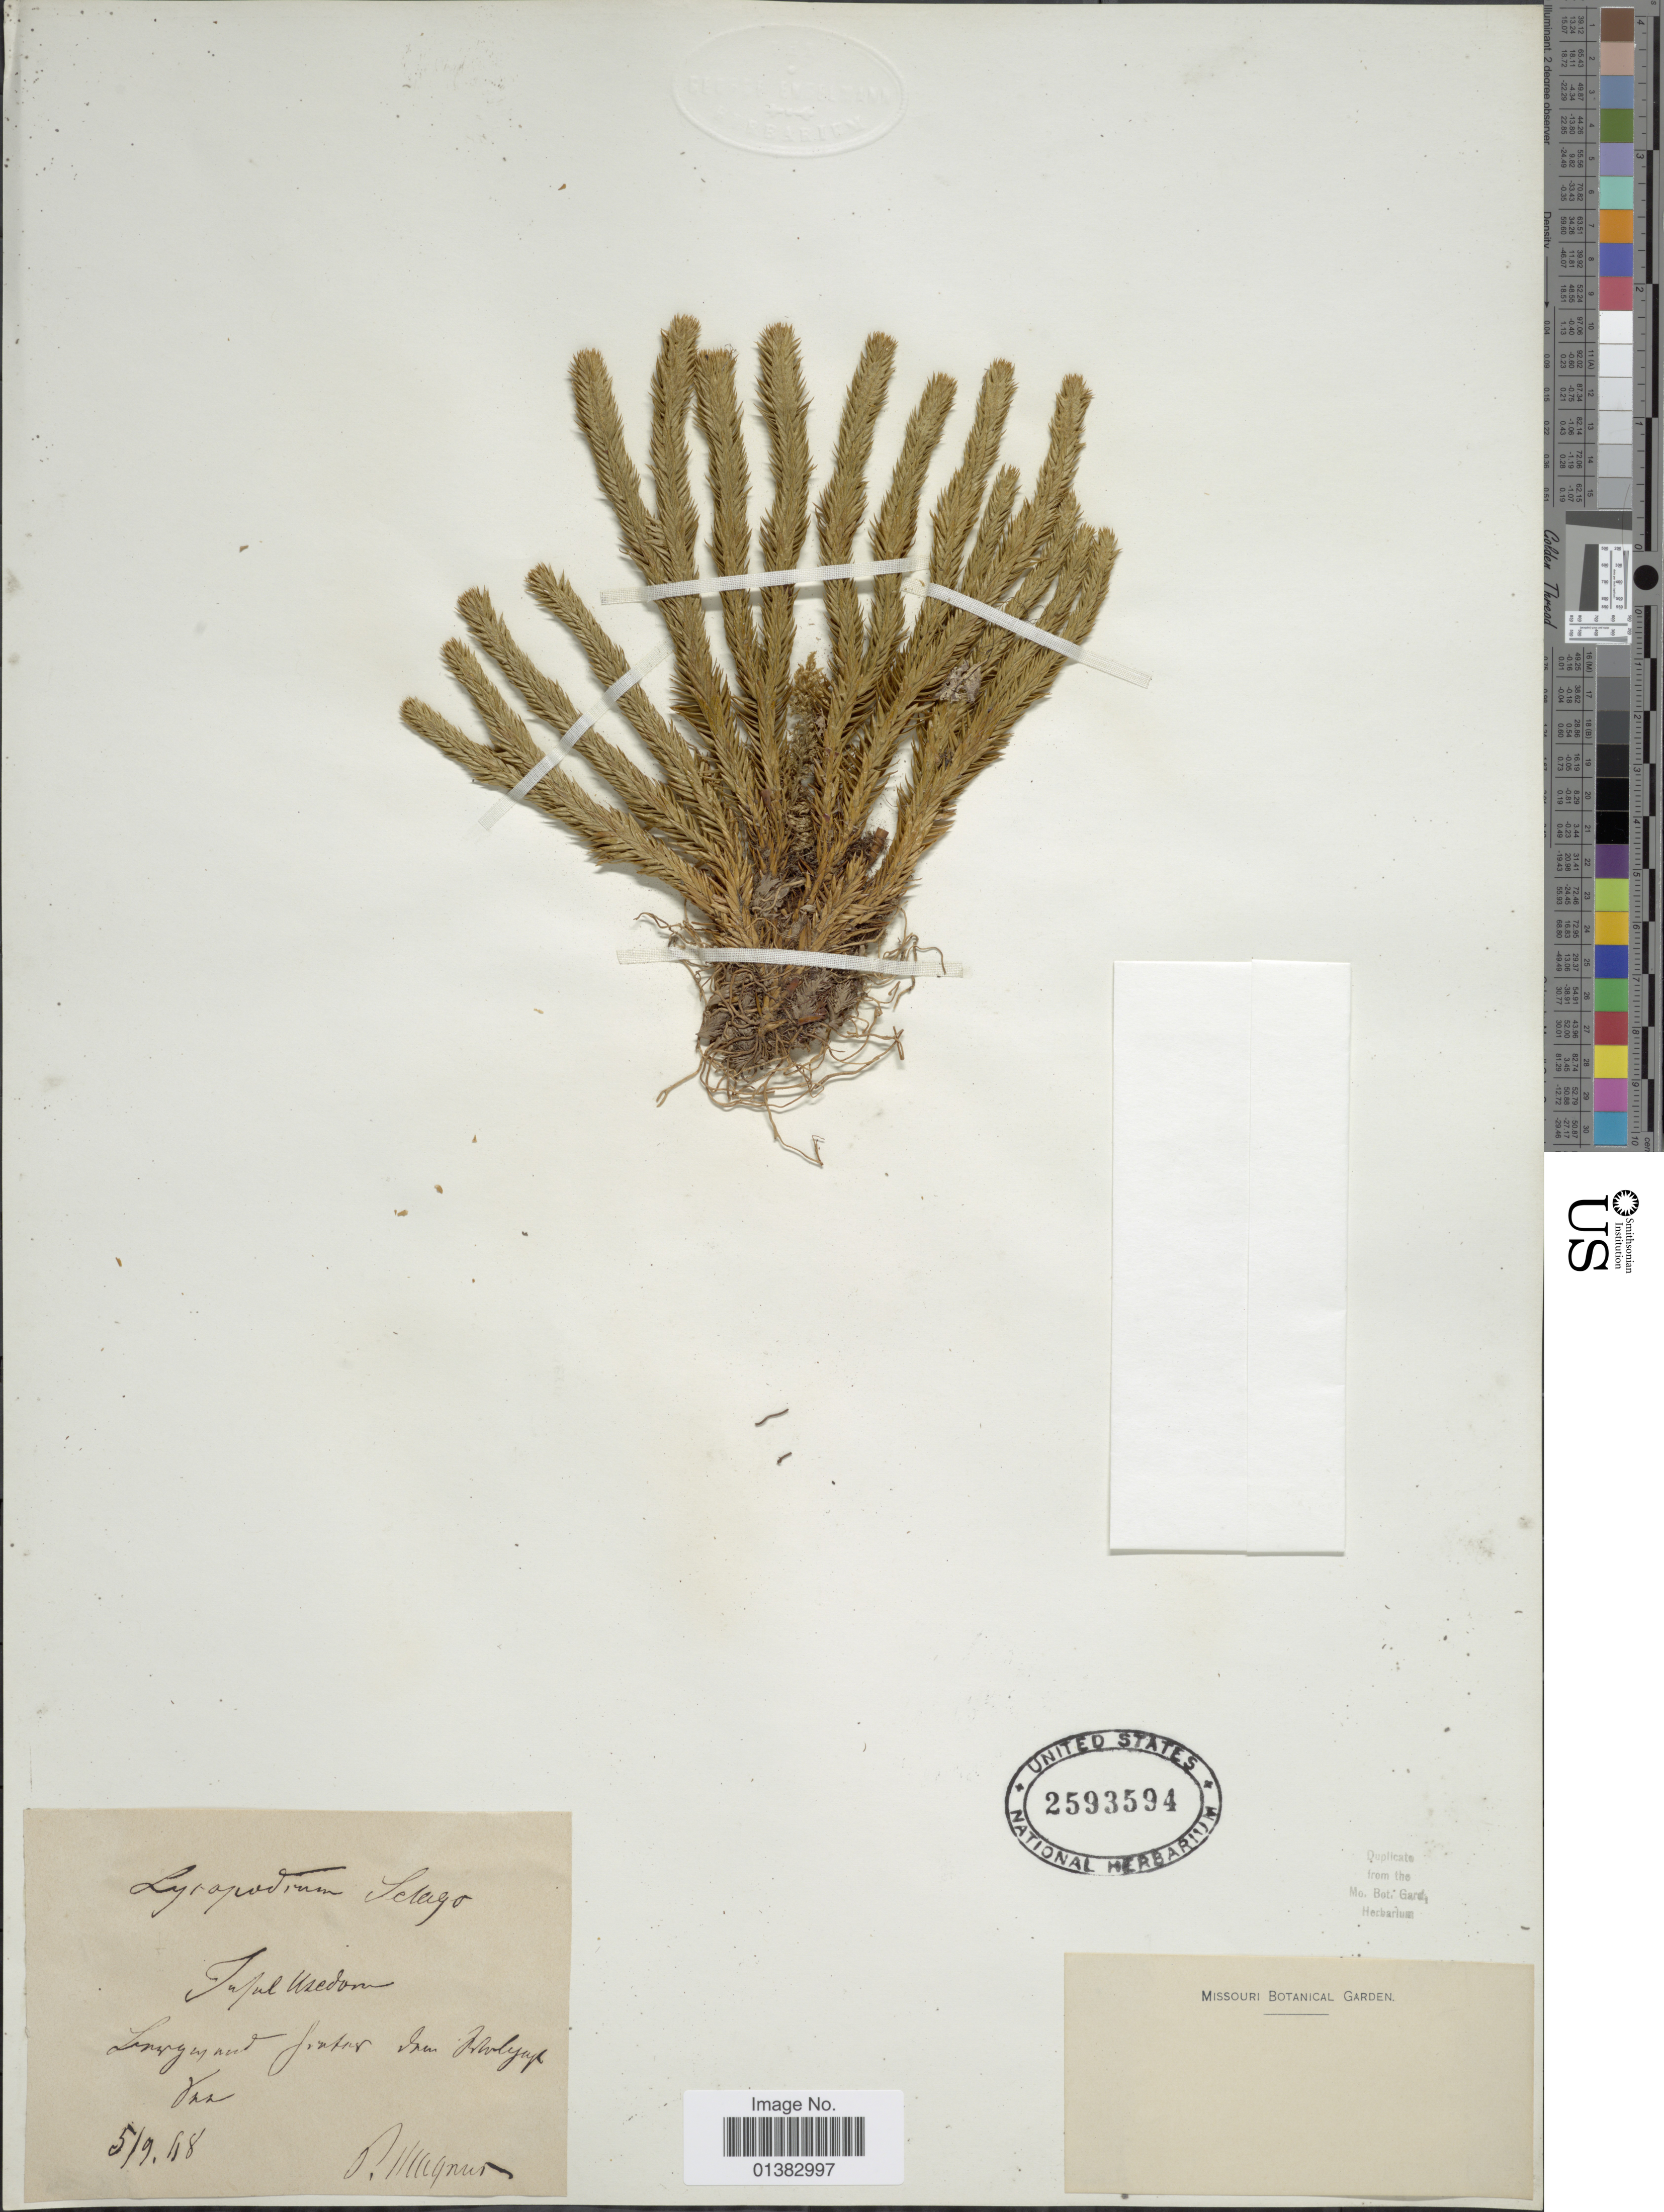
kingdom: Plantae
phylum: Tracheophyta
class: Lycopodiopsida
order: Lycopodiales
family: Lycopodiaceae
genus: Huperzia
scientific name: Huperzia selago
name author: (L.) Bernh. ex Schrank & Mart.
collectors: P. W. Magnus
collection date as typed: Transcribed d/m/y: 5/9/48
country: Germany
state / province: Mecklenburg-Vorpommern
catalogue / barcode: US 2593594